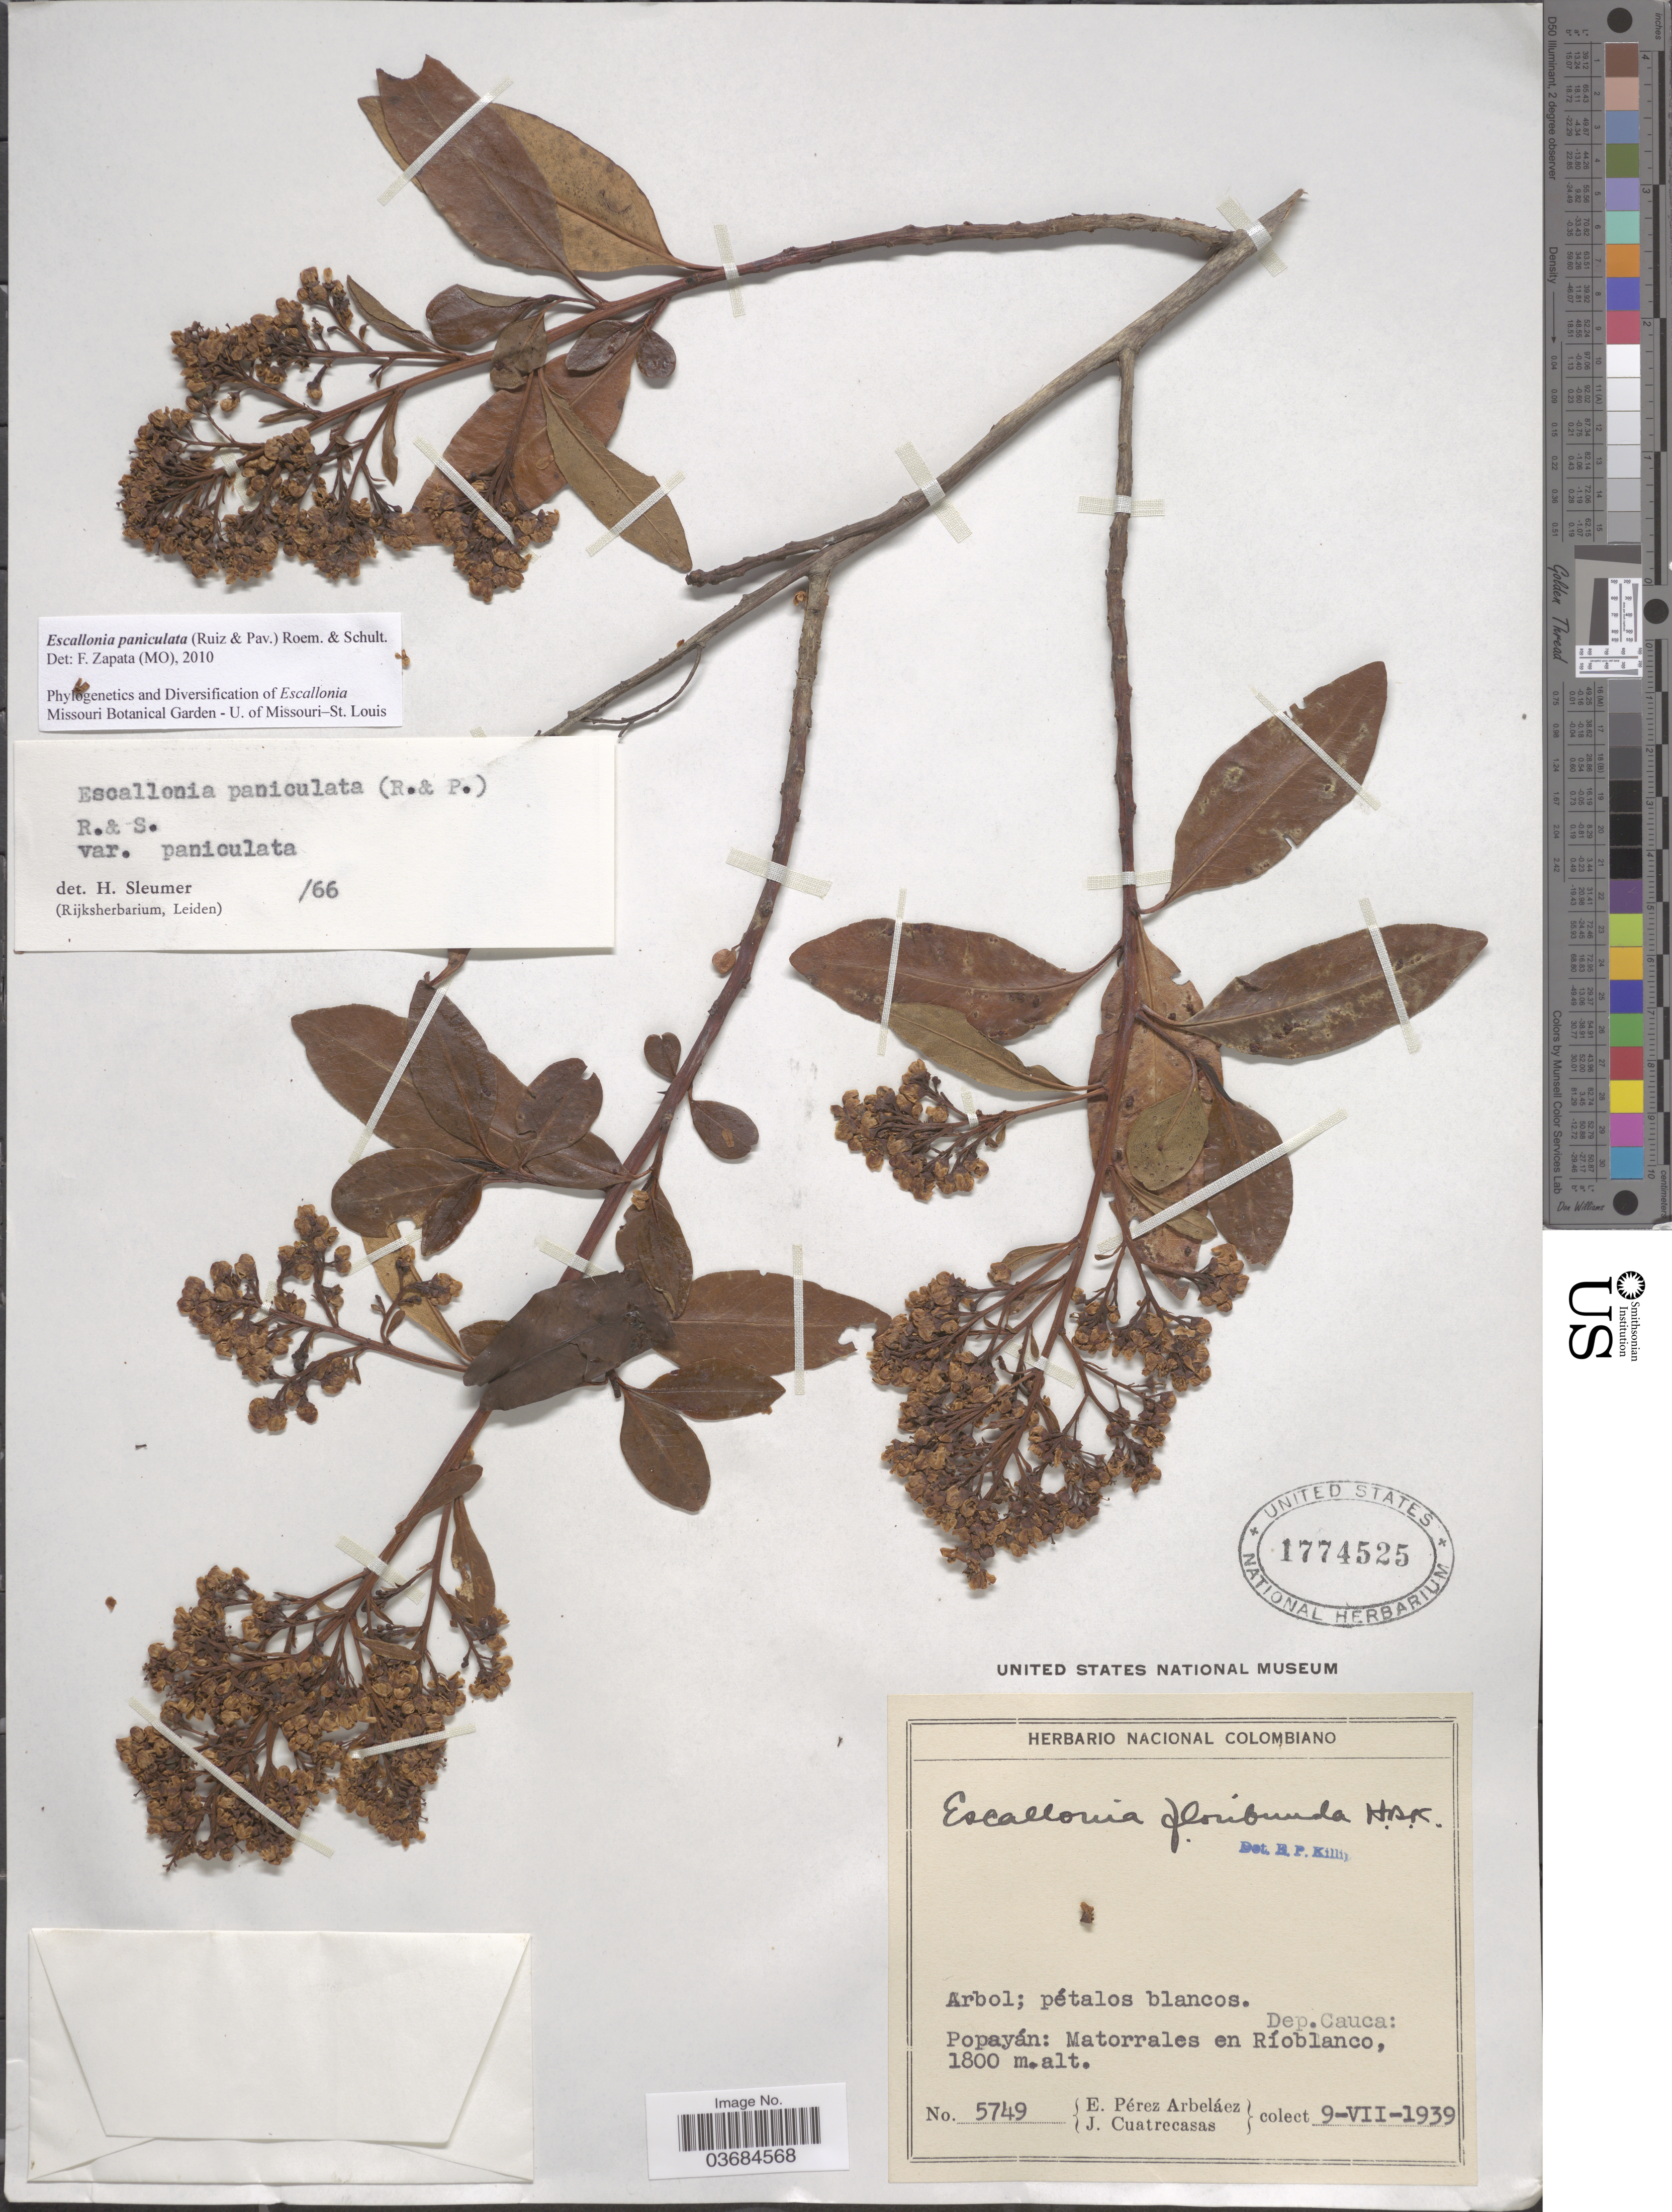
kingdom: Plantae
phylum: Tracheophyta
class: Magnoliopsida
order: Escalloniales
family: Escalloniaceae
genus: Escallonia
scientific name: Escallonia paniculata var. paniculata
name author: (Ruiz & Pav.) Roem. & Schult.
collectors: E. Pérez Arbeláez & J. Cuatrecasas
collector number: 5749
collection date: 1939-07-09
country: Colombia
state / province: Cauca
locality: Dep. Cauca: Popayán: Matorrales en Ríoblanco.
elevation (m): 1800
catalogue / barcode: US 1774525